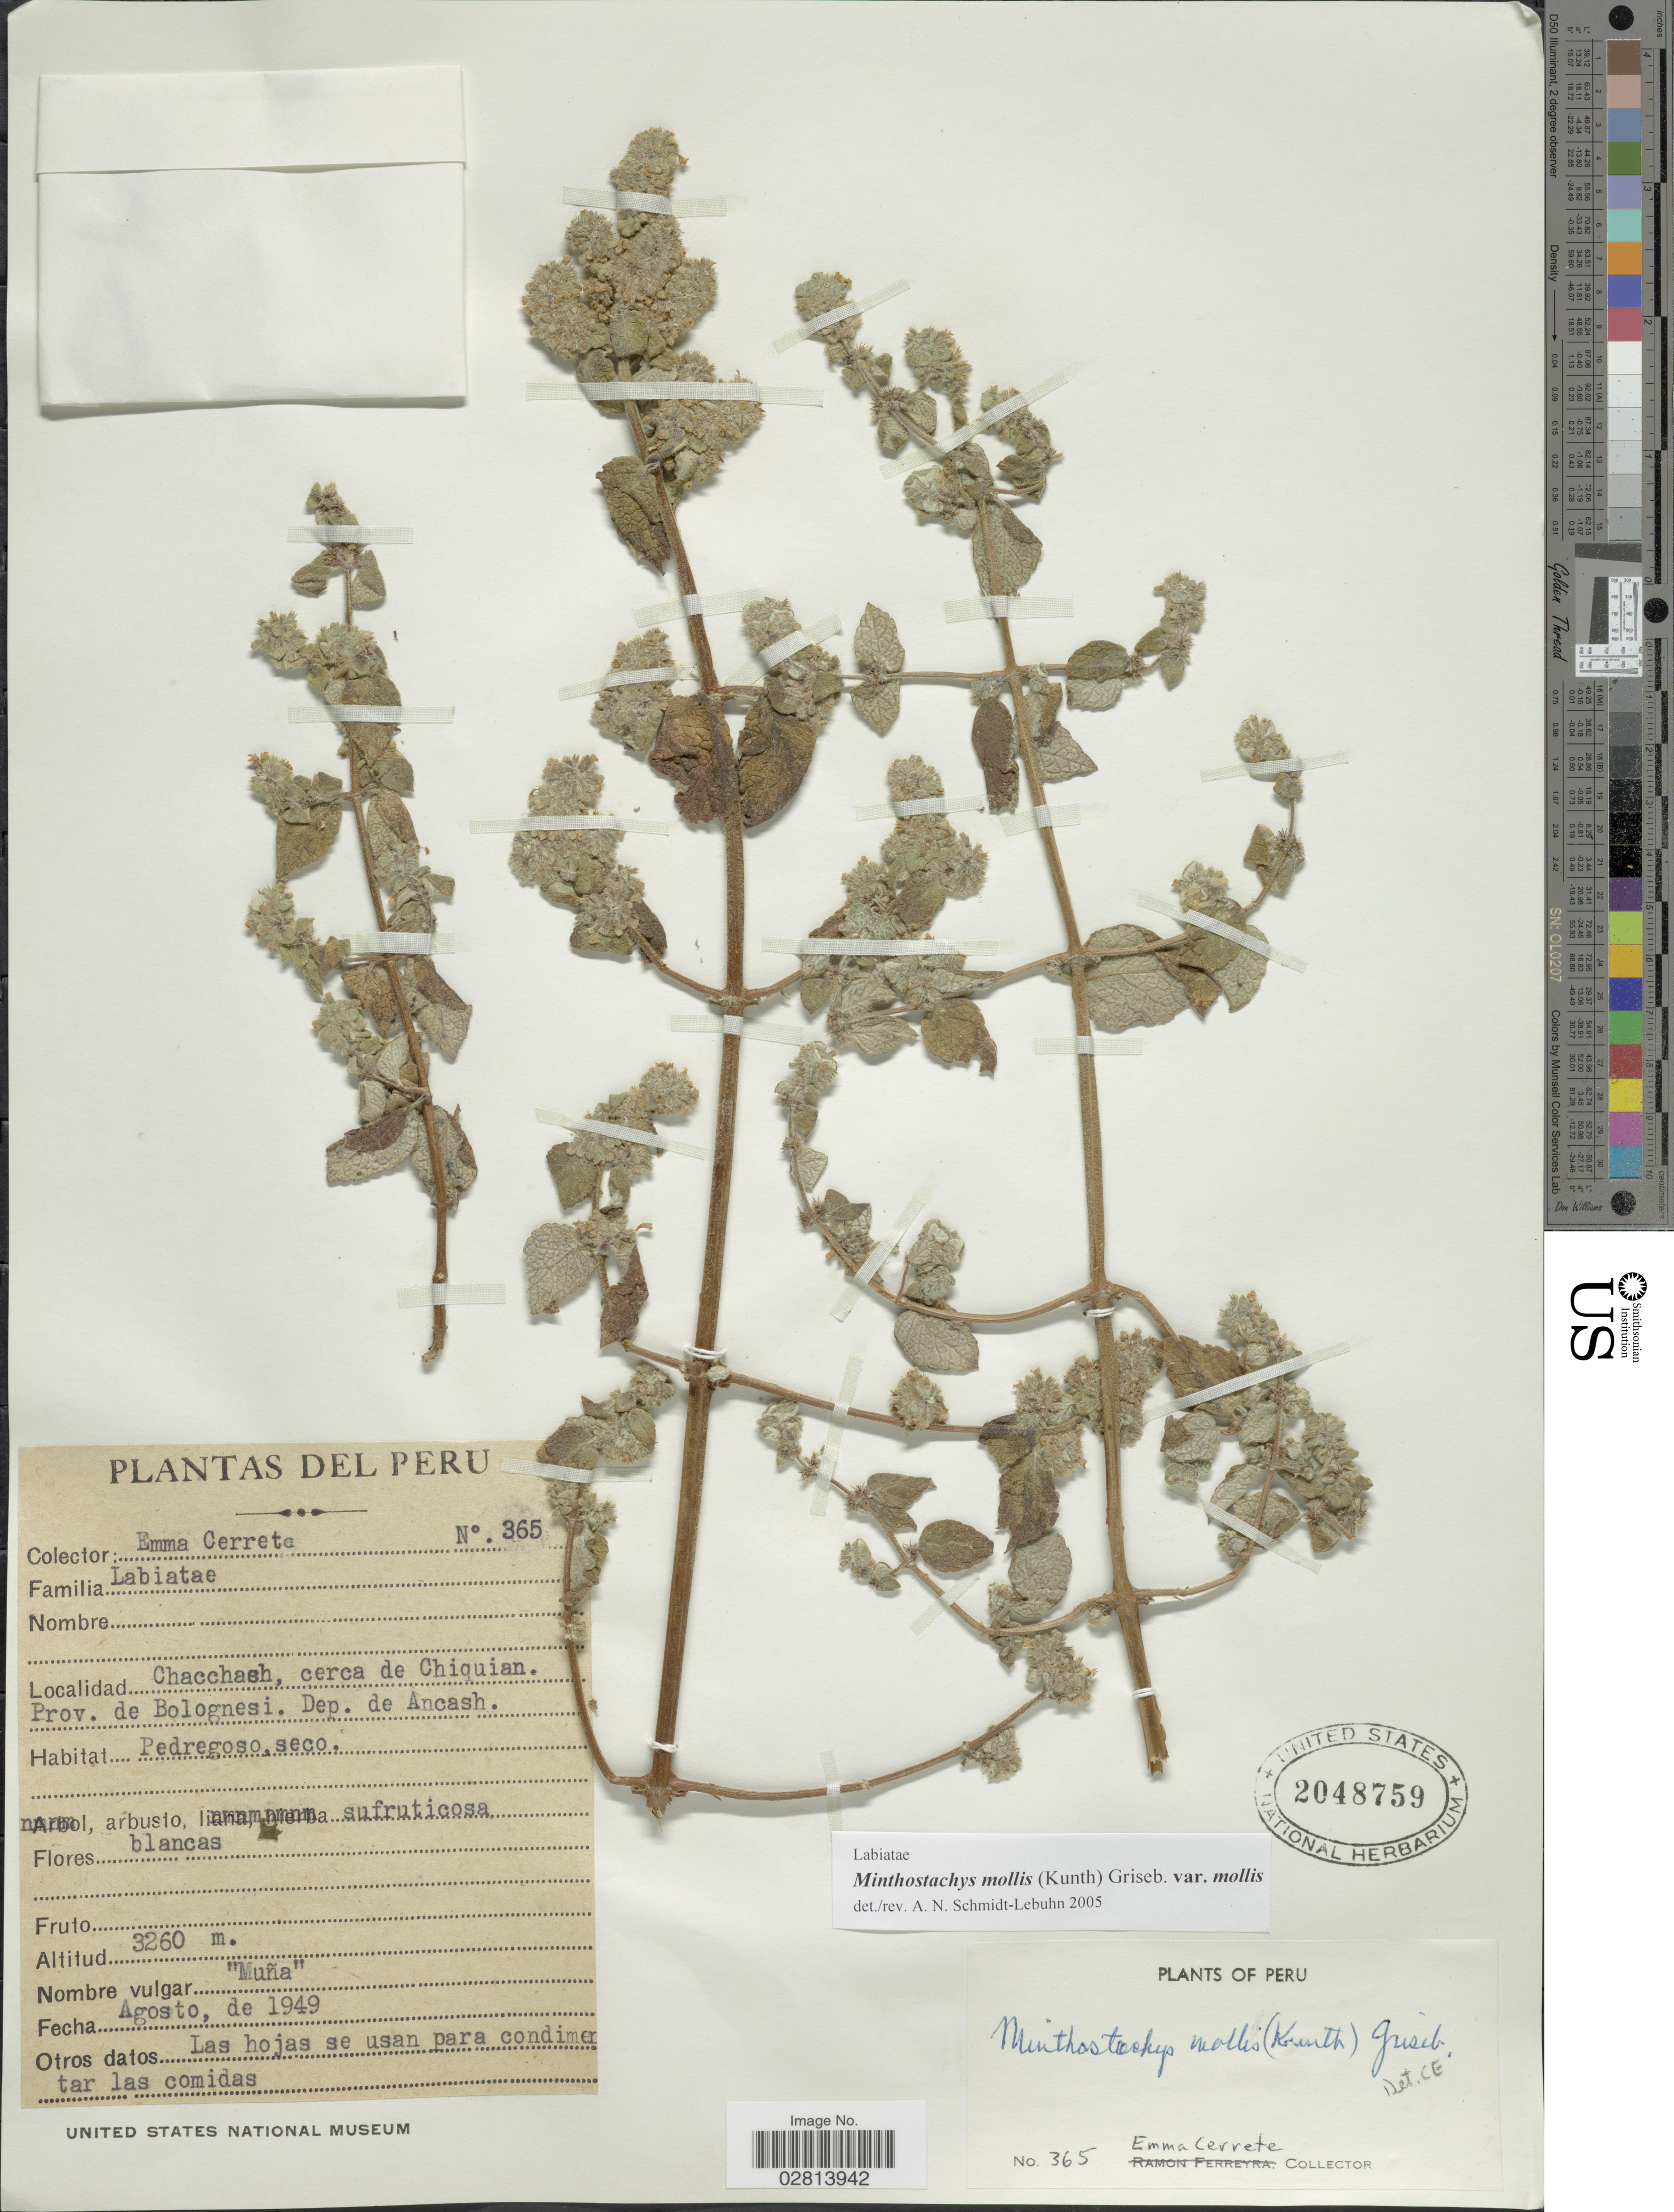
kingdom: Plantae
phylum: Tracheophyta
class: Magnoliopsida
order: Lamiales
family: Lamiaceae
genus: Minthostachys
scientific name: Minthostachys mollis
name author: (Kunth) Griseb.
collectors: E. Cerrate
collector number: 365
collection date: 1949-08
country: Peru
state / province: Ancash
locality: Chacchash, cerca de Chiquian, Prov. de Bolognesi, Dep. de Ancash.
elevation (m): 3260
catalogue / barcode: US 2048759